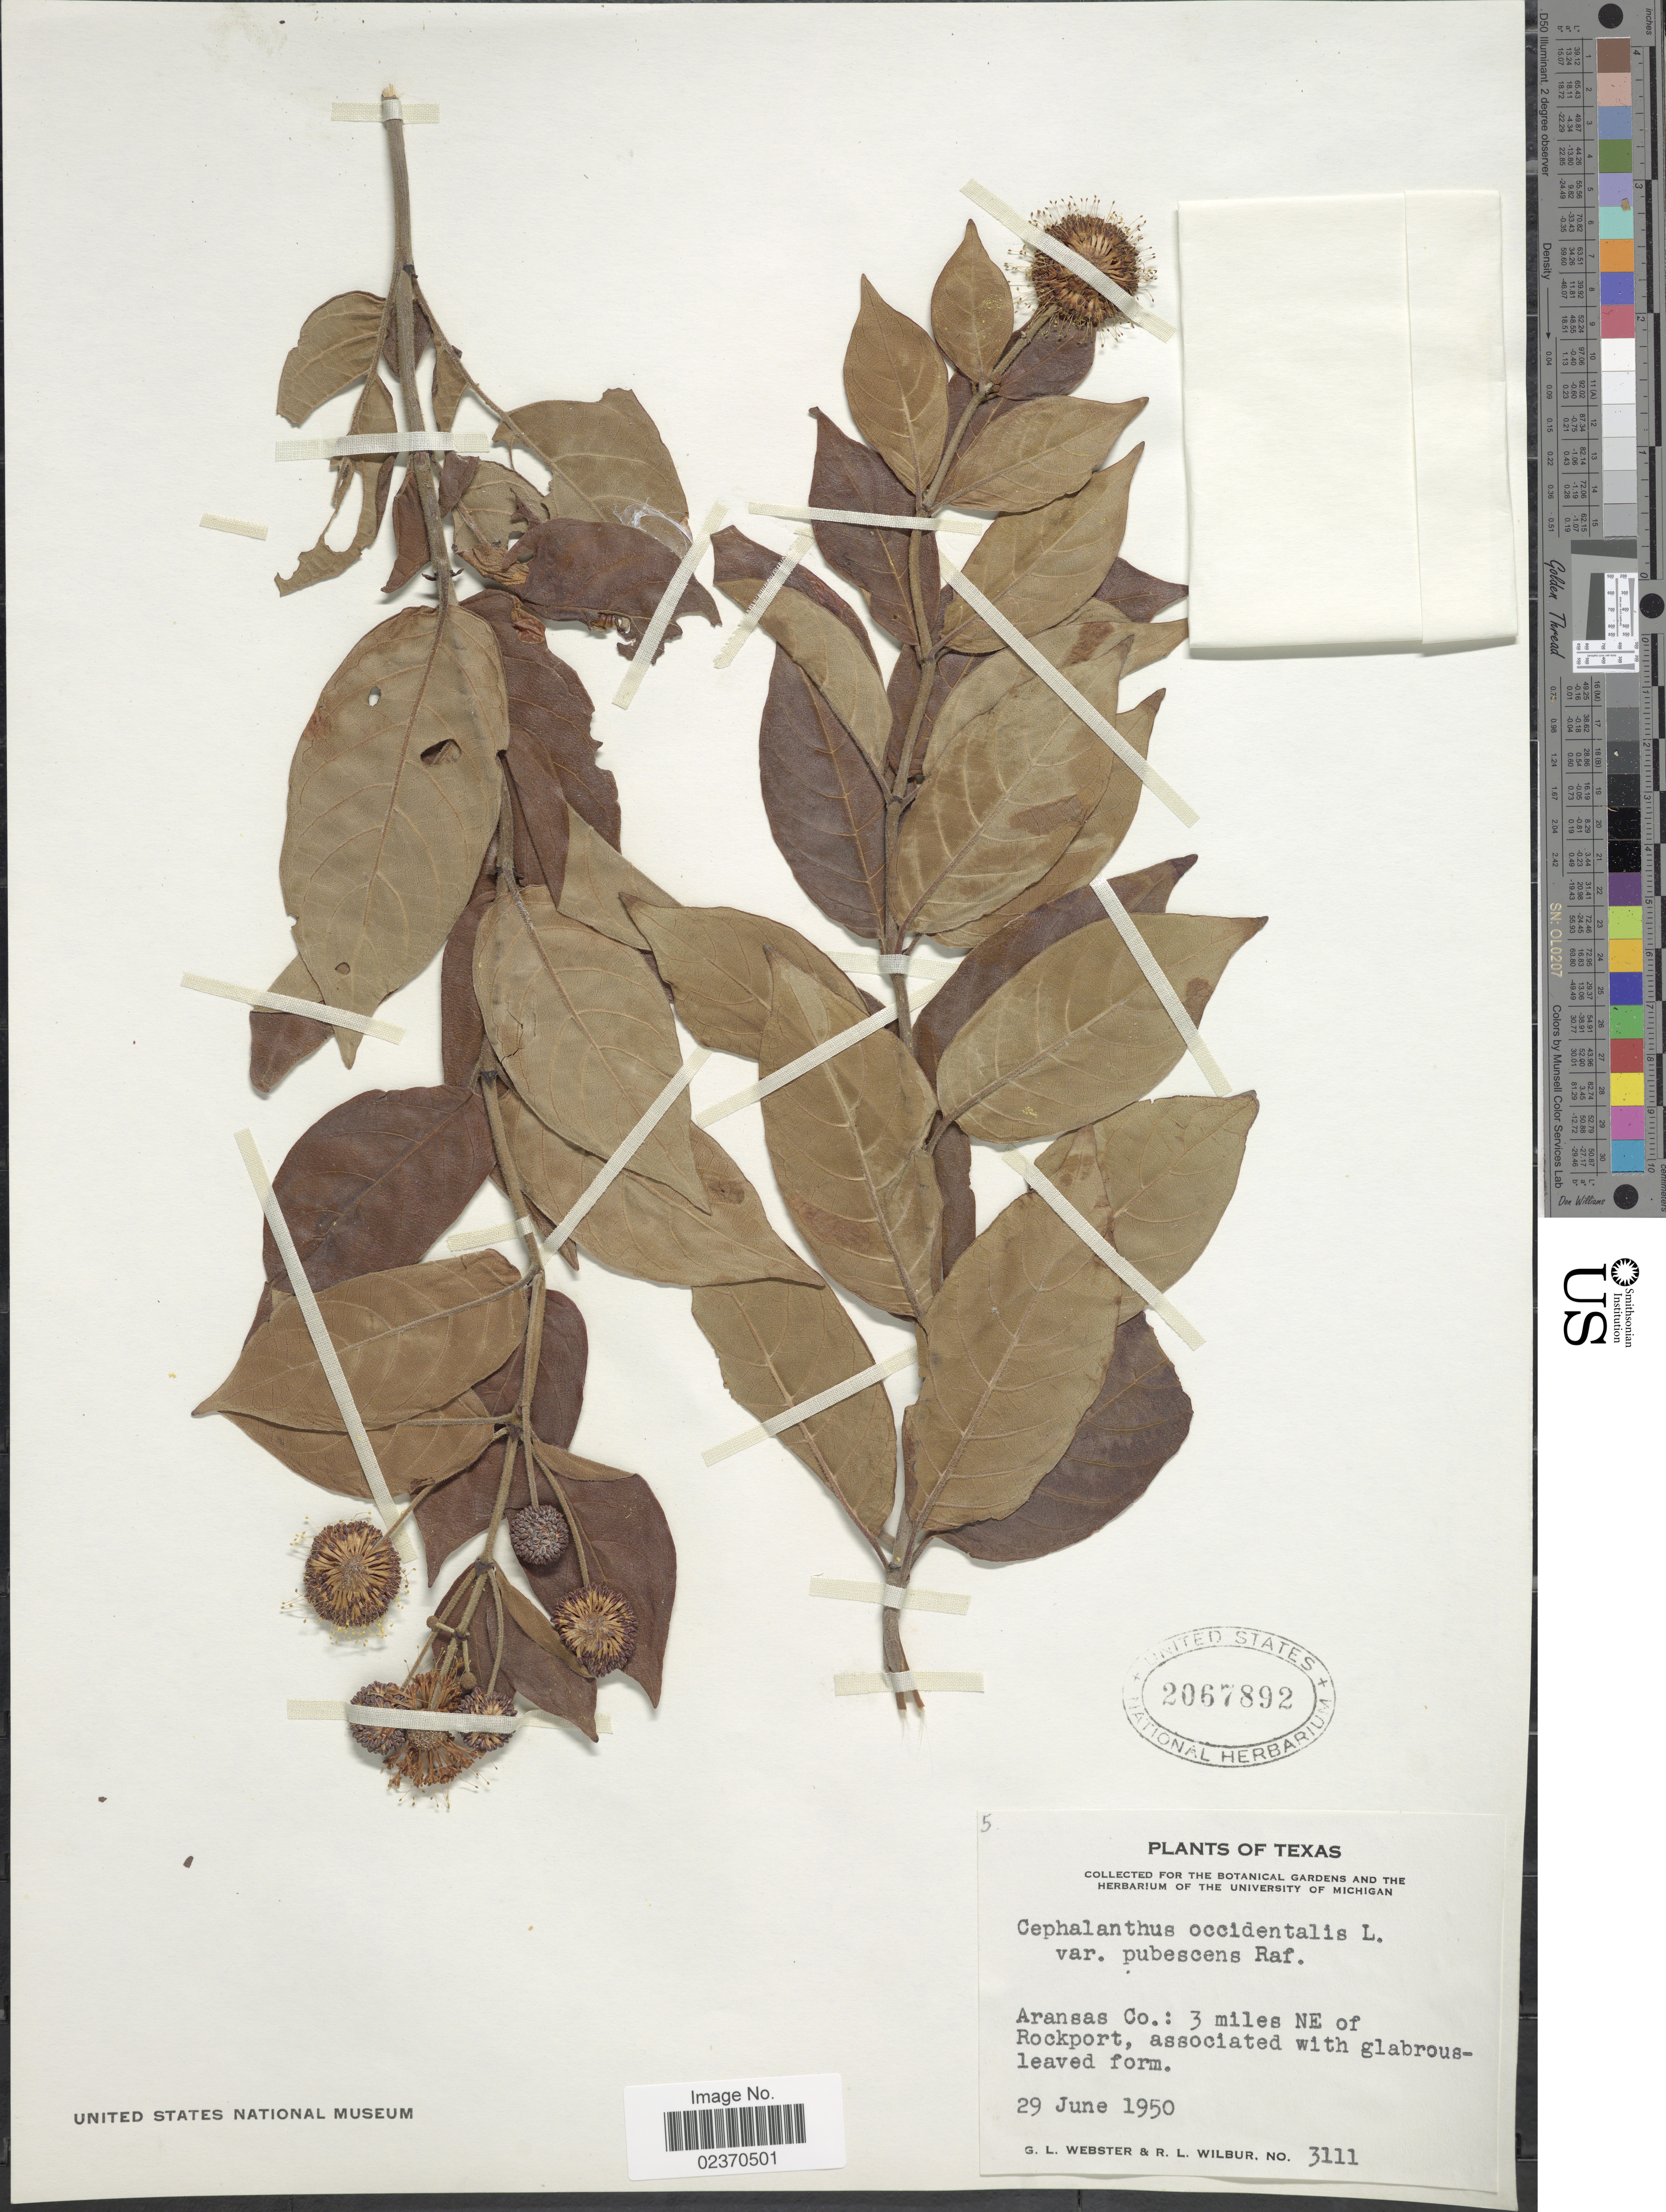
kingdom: Plantae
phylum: Tracheophyta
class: Magnoliopsida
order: Gentianales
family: Rubiaceae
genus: Cephalanthus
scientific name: Cephalanthus occidentalis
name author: L.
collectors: G. L. Webster & R. L. Wilbur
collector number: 3111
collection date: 1950-06-29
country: United States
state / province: Texas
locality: Aransas Co.: 3 miles NE of Rockport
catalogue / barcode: US 2067892